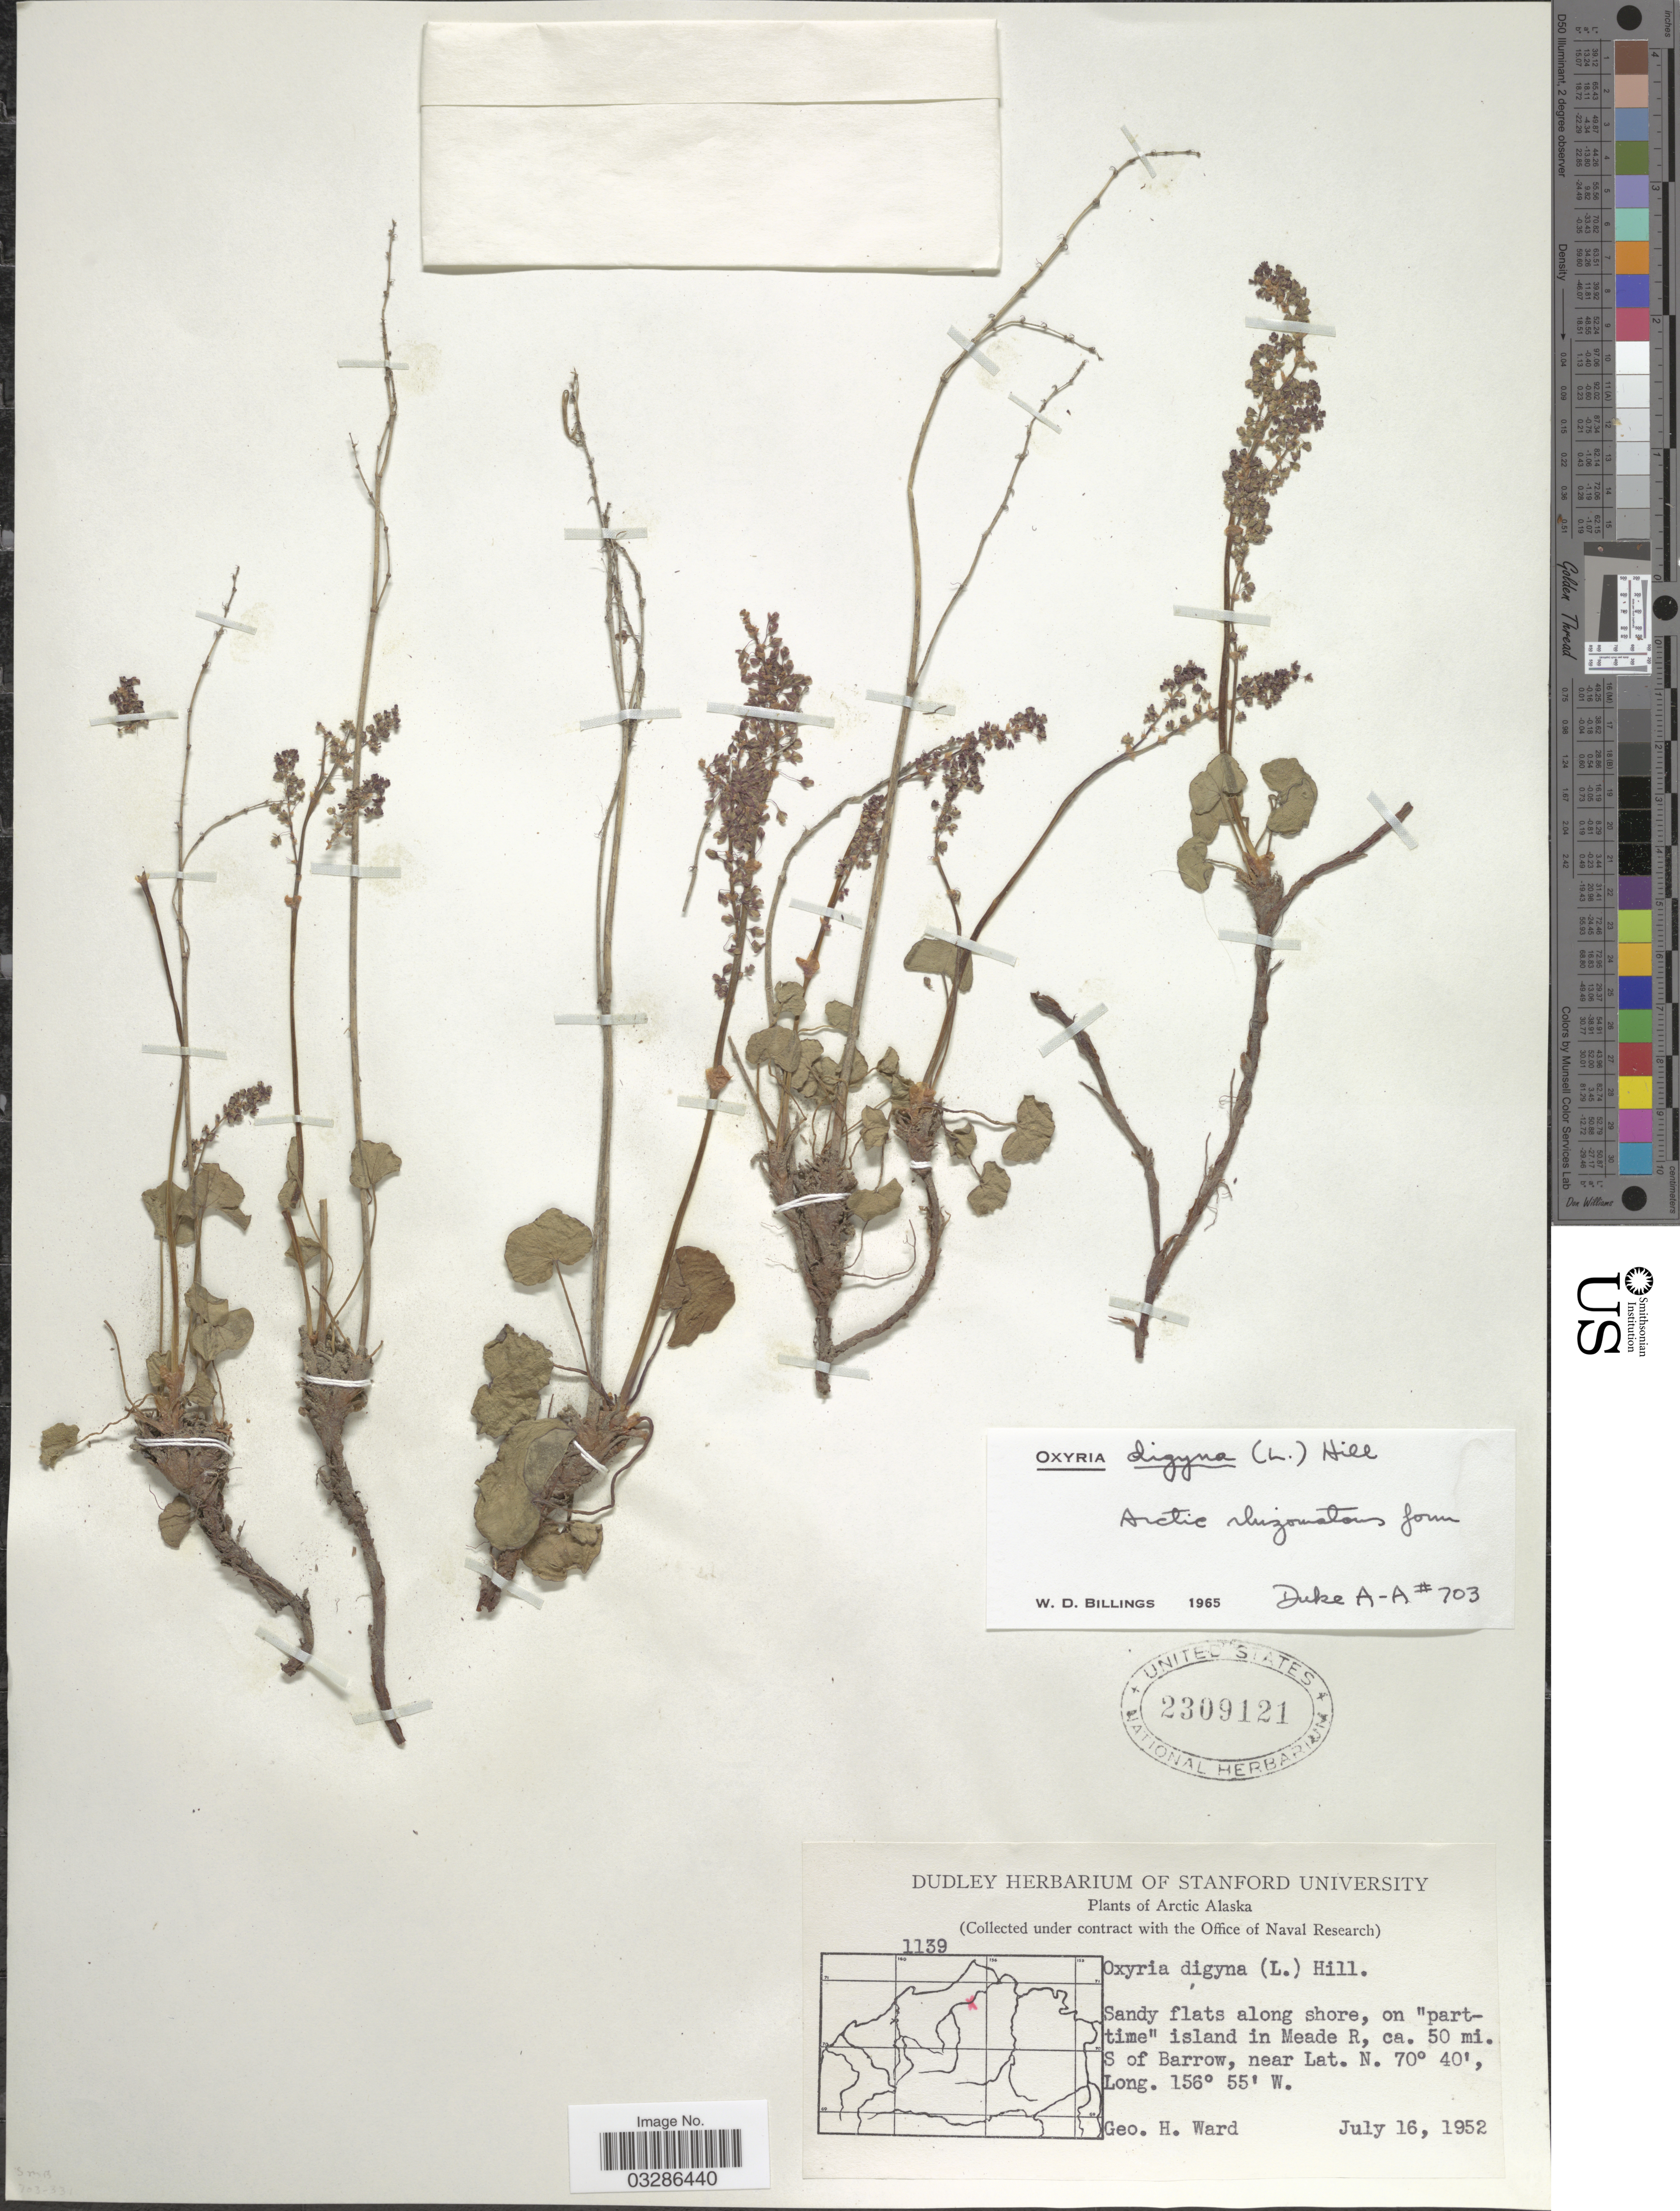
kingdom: Plantae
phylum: Tracheophyta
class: Magnoliopsida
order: Caryophyllales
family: Polygonaceae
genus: Oxyria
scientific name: Oxyria digyna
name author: (L.) Hill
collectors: G. H. Ward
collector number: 1139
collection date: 1952-07-16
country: United States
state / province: Alaska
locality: Arctic Alaska. On "parttime" island in Meade R, ca. 50 mi. S of Barrow.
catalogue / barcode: US 2309121